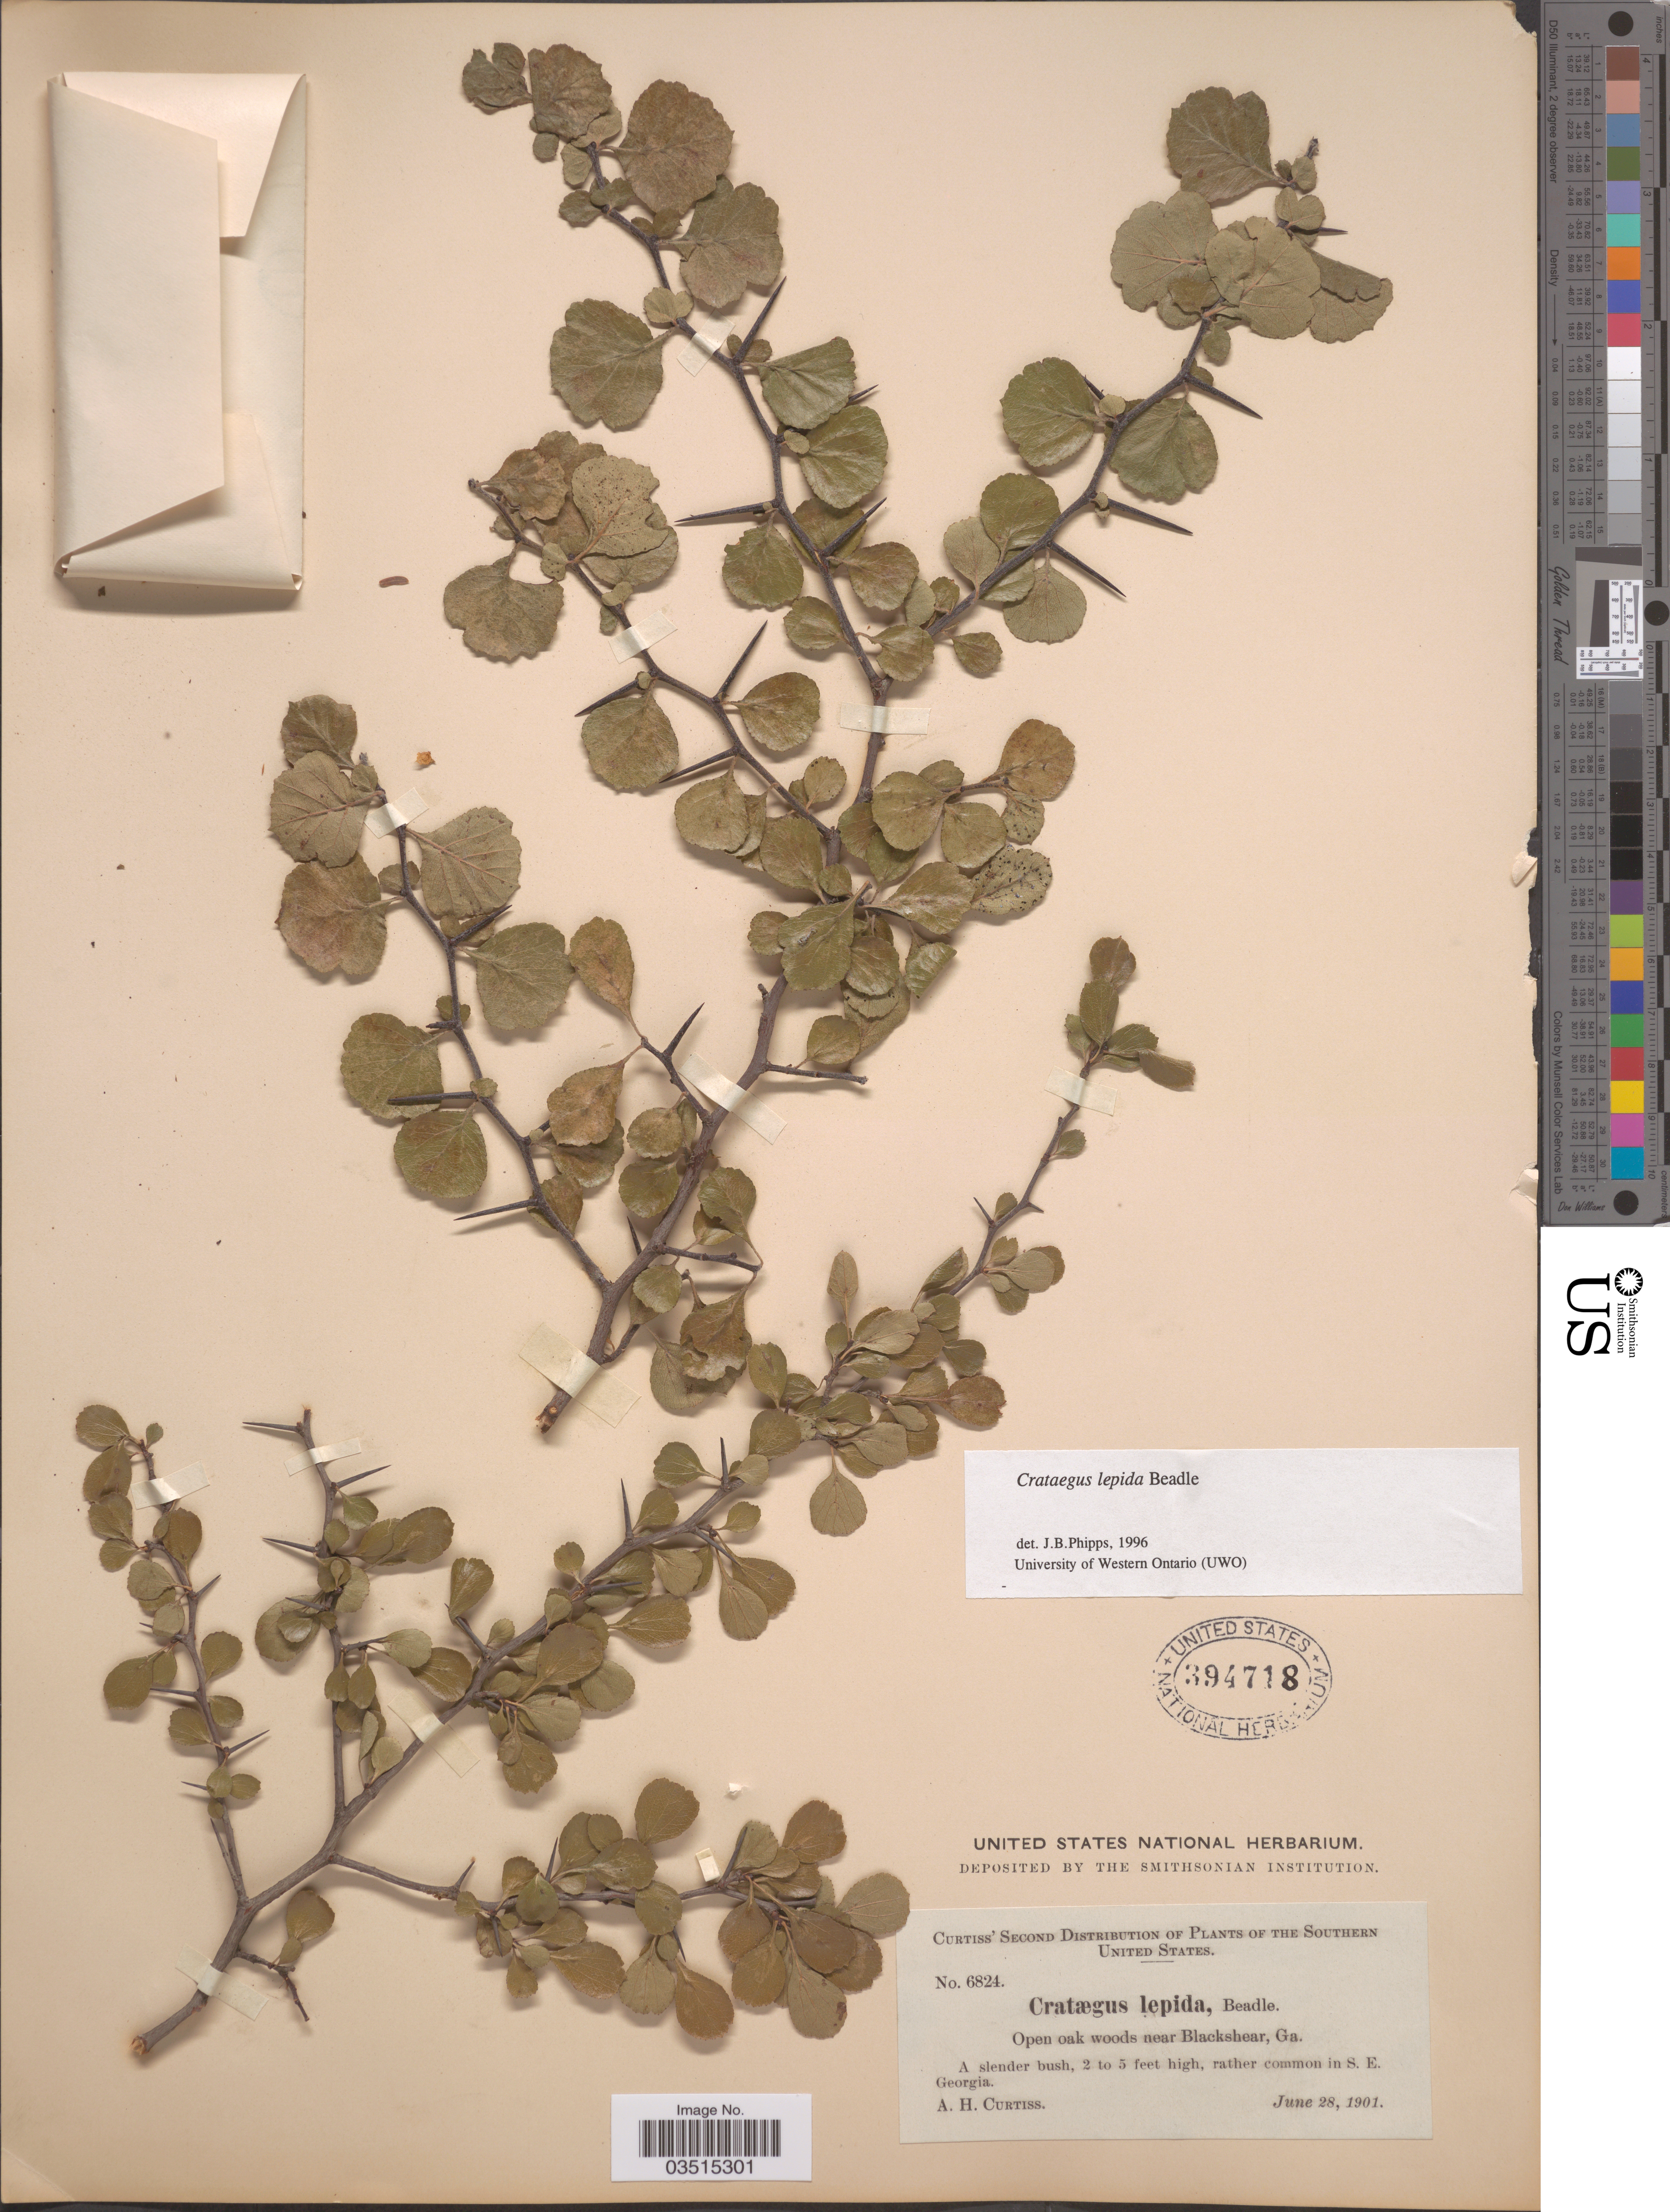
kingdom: Plantae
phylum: Tracheophyta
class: Magnoliopsida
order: Rosales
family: Rosaceae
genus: Crataegus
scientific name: Crataegus lepida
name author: Beadle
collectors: A. H. Curtiss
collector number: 6824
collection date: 1901-06-28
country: United States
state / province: Georgia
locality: The Southern United States. Near Blackshear. S.E. Georgia.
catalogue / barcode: US 394718